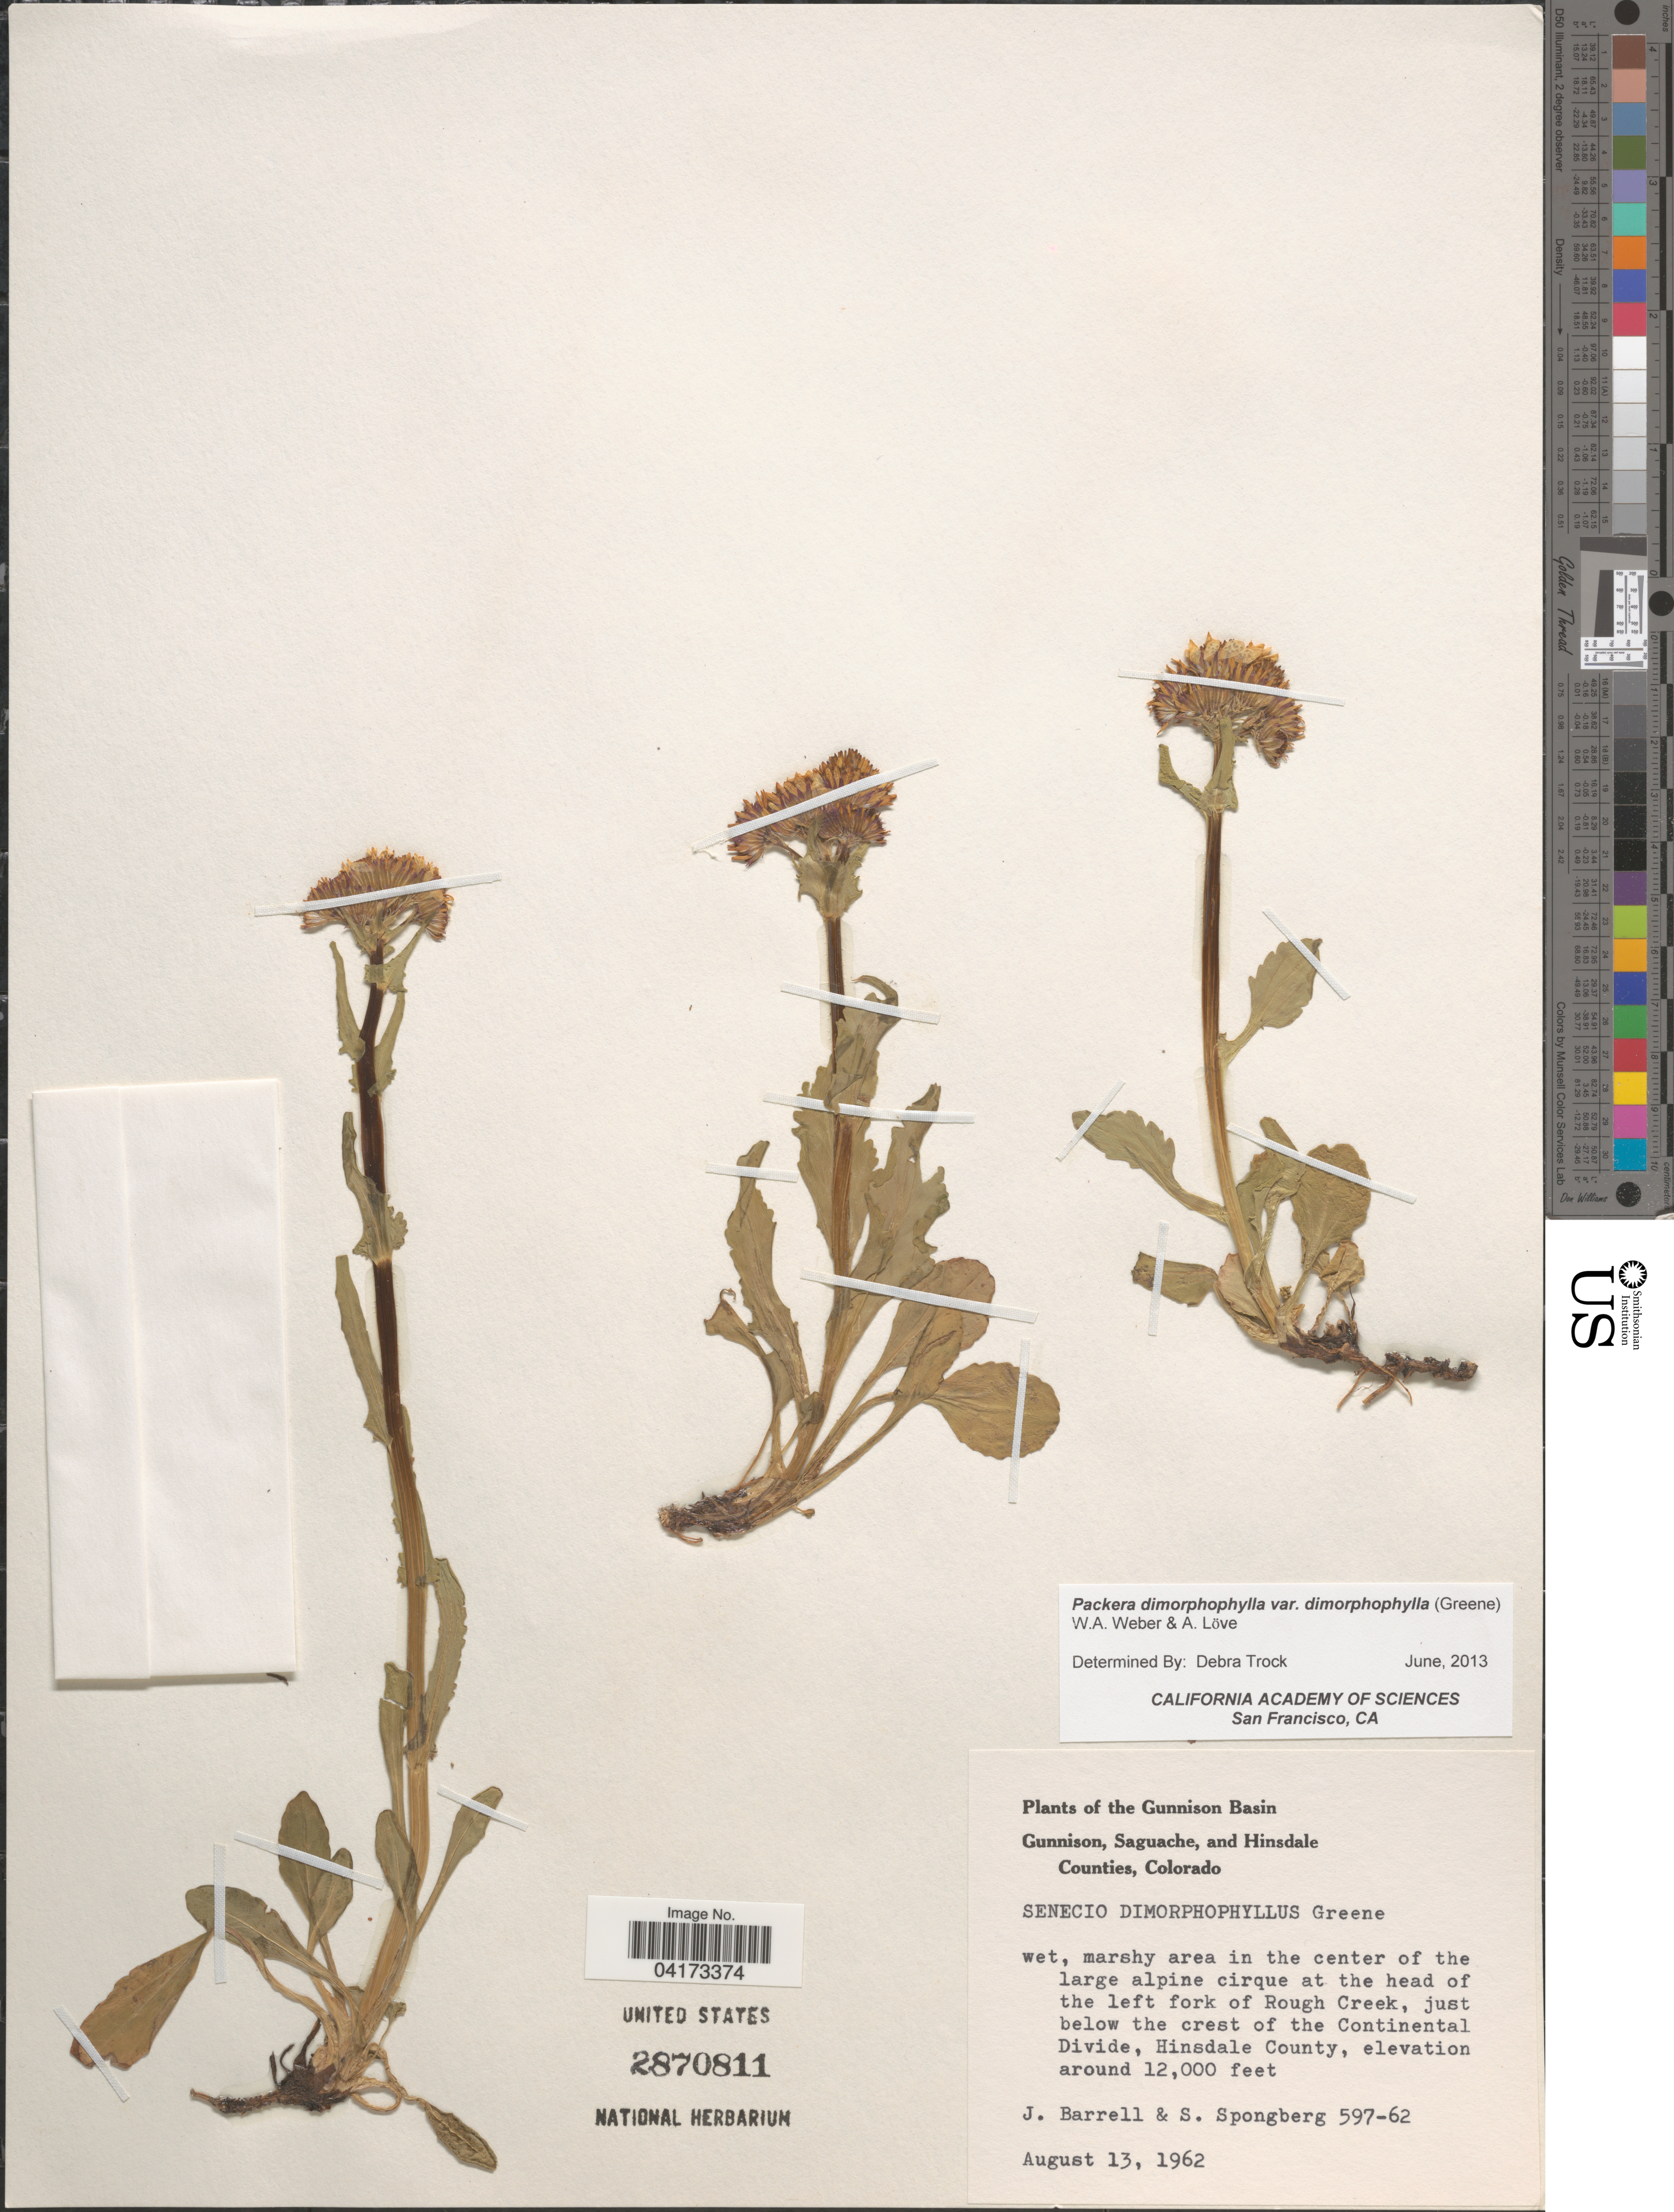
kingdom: Plantae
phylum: Tracheophyta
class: Magnoliopsida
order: Asterales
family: Asteraceae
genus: Packera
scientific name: Packera dimorphophylla var. dimorphophylla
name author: (Greene) W.A. Weber & Á. Löve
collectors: J. Barrell & S. A.Spongberg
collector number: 597-62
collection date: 1962-08-13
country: United States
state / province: Colorado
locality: Gunnison Basin. Marshy area in the center of the large alpine cirque at the head of the left fork of Rough Creek, just below the crest of the Continental Divide, Hinsdale County.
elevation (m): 3658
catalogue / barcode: US 2870811